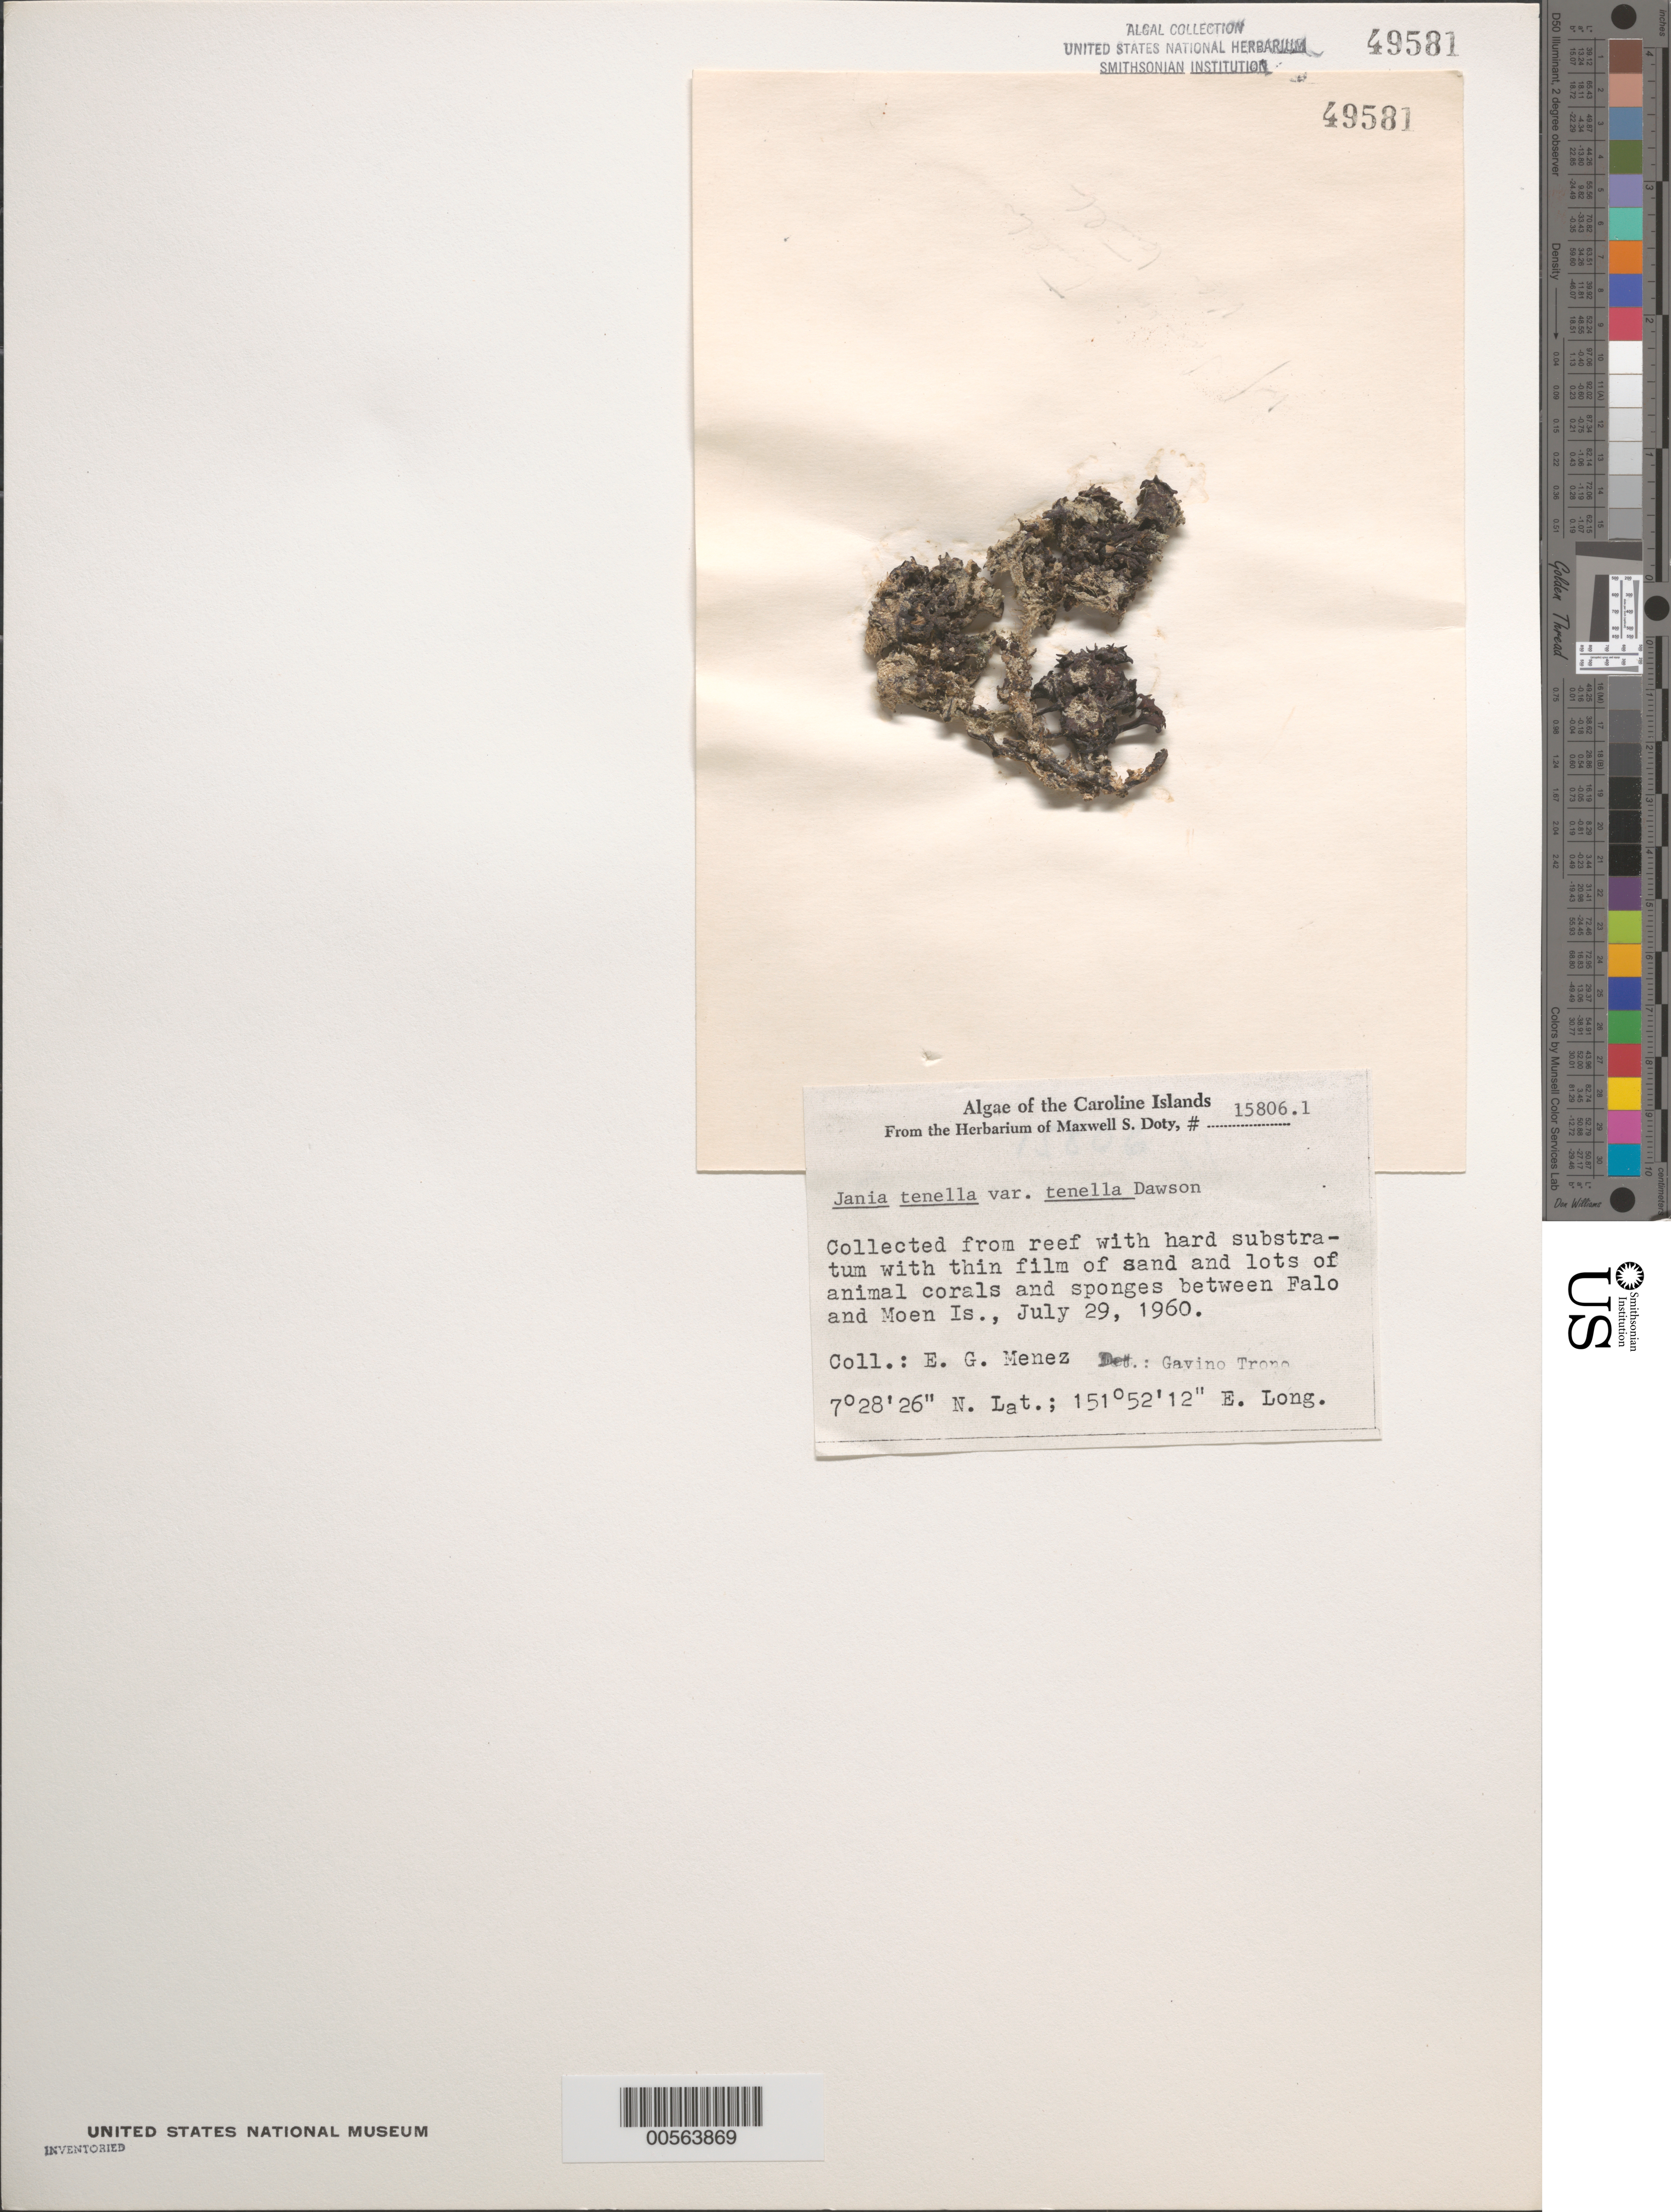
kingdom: Plantae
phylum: Rhodophyta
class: Florideophyceae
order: Corallinales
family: Corallinaceae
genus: Jania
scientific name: Jania tenella var. tenella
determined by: Trono, Gavino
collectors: Meñez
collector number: MSD 15806.1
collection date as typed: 29 Jul 1960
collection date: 1960-07-29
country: Micronesia, Federated States of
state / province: Truk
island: Truk (Chuuk) Is.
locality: Reef between Falo Islet and Moen Islet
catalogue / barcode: US 49581